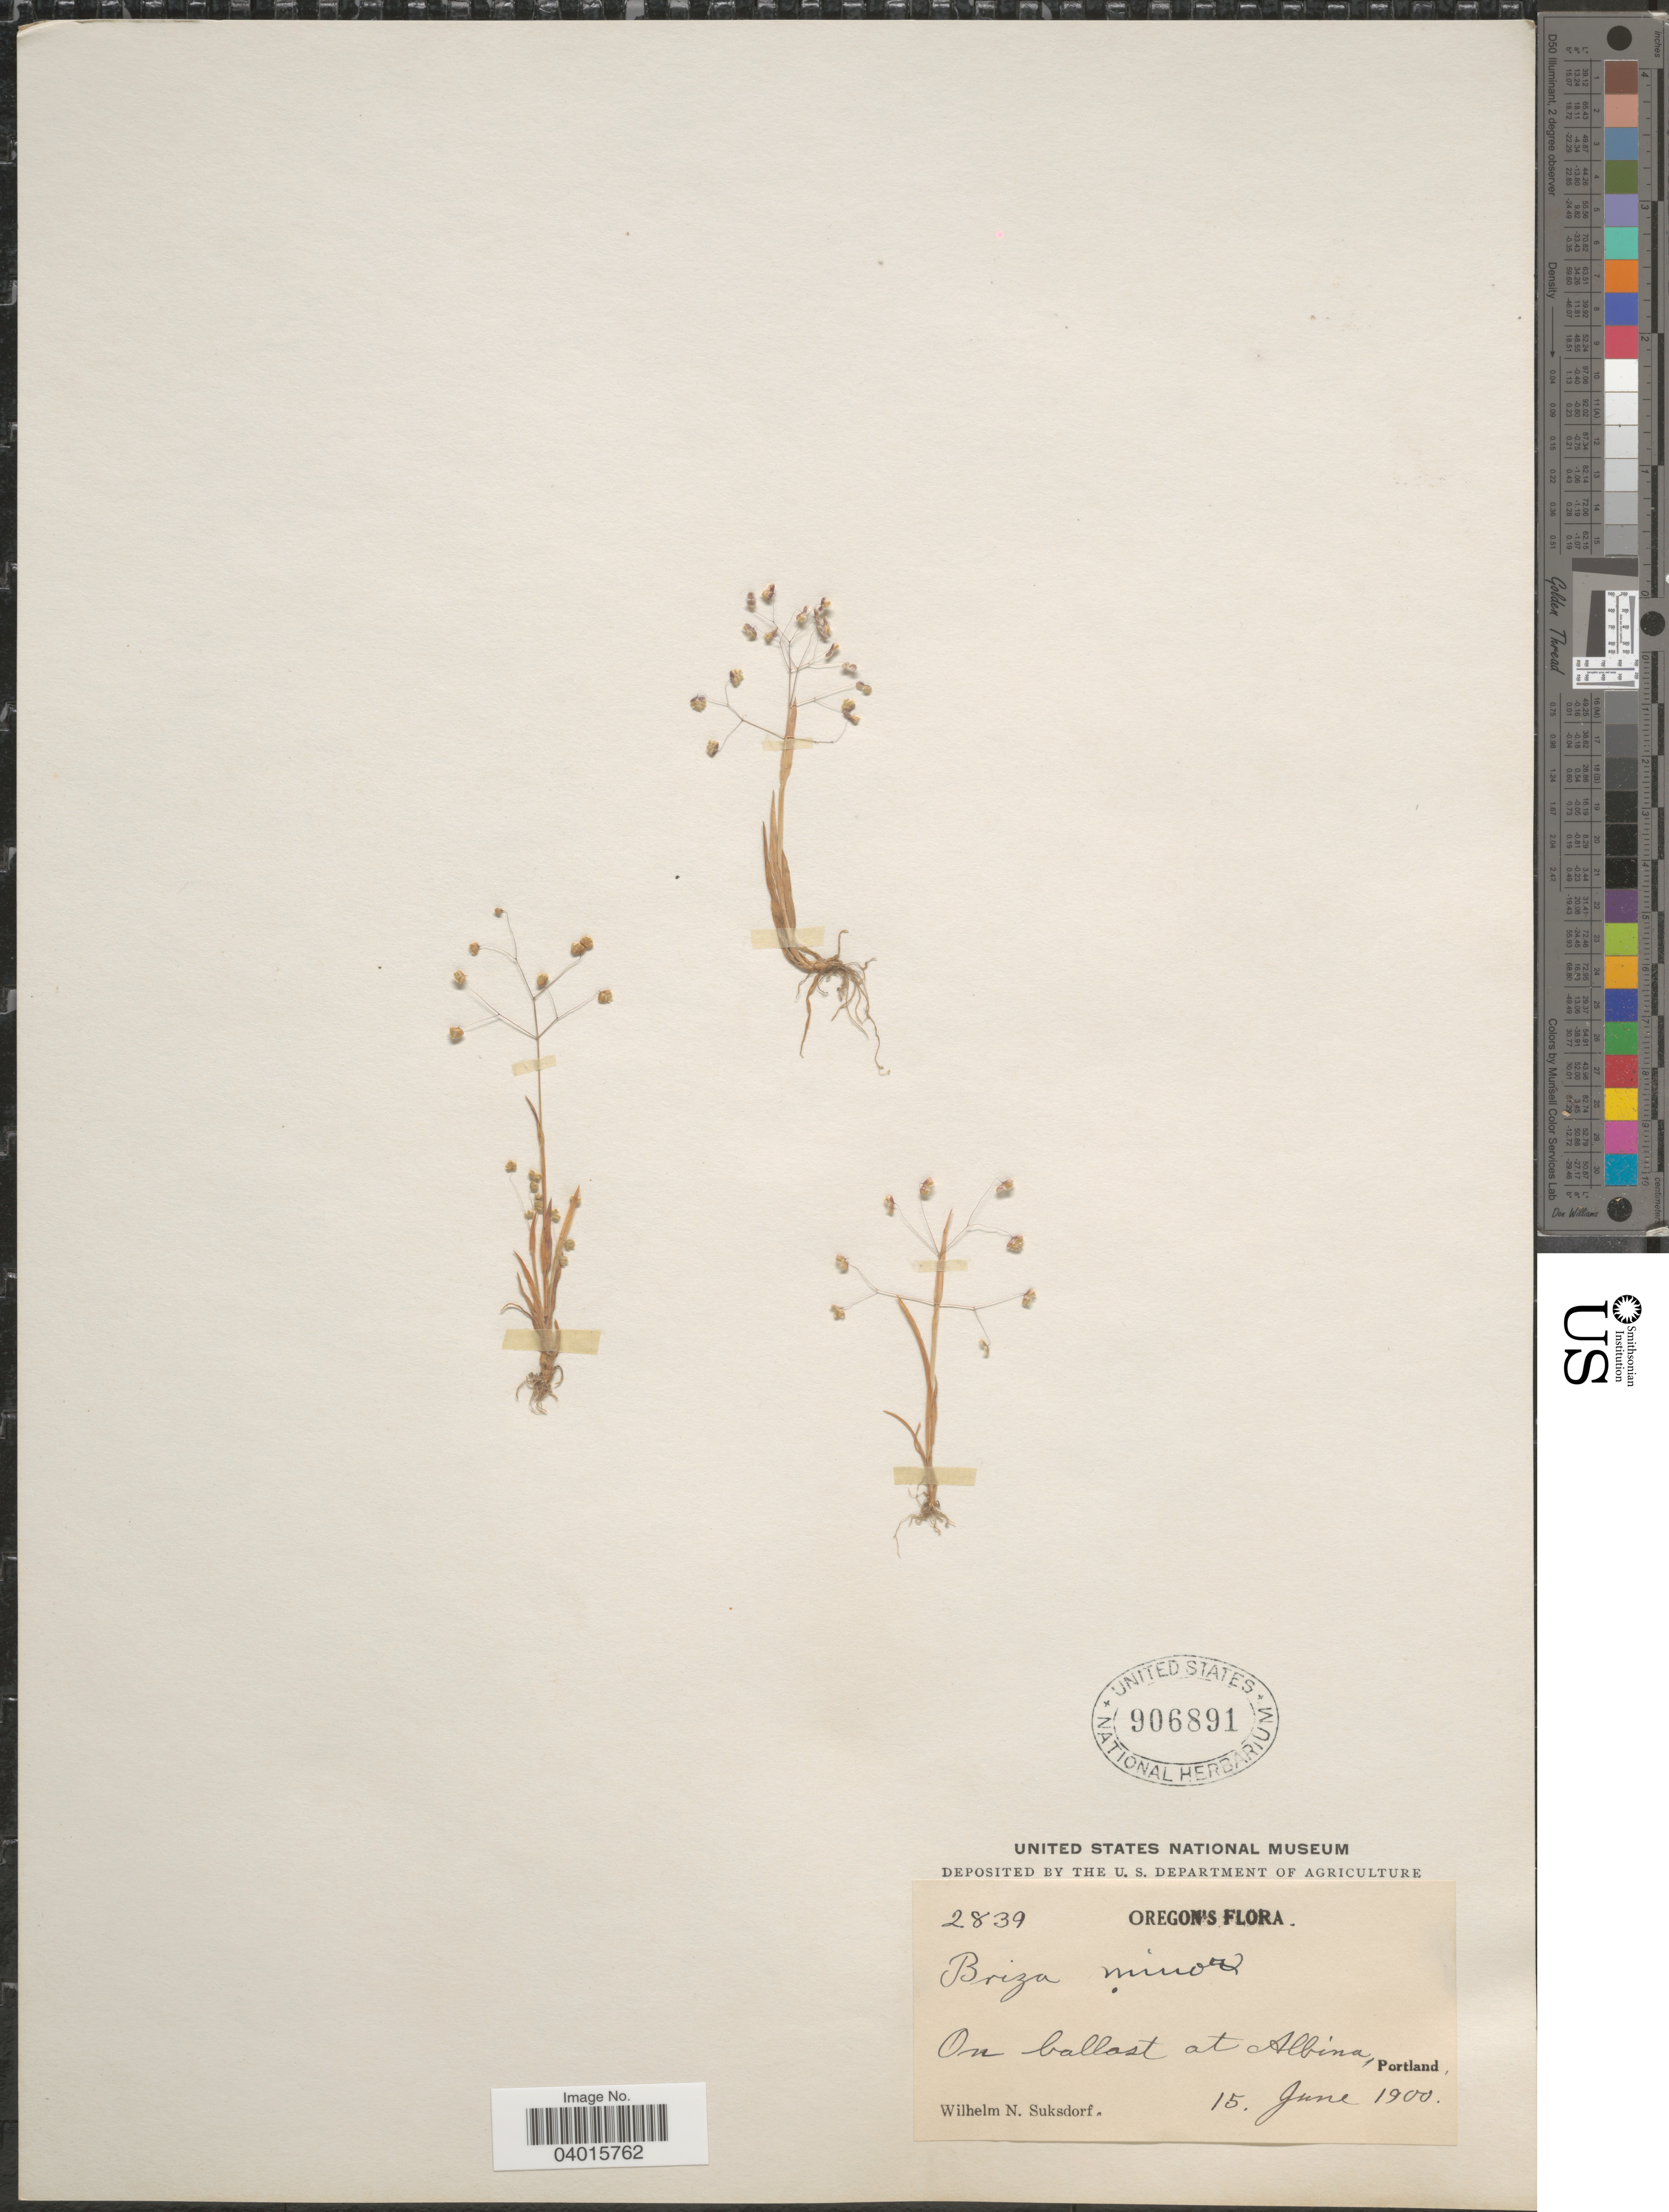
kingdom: Plantae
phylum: Tracheophyta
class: Liliopsida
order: Poales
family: Poaceae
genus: Briza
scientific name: Briza minor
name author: L.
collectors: W. N. Suksdorf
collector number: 2839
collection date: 1900-06-15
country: United States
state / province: Oregon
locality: On ballast at Albina, Portland.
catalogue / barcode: US 906891